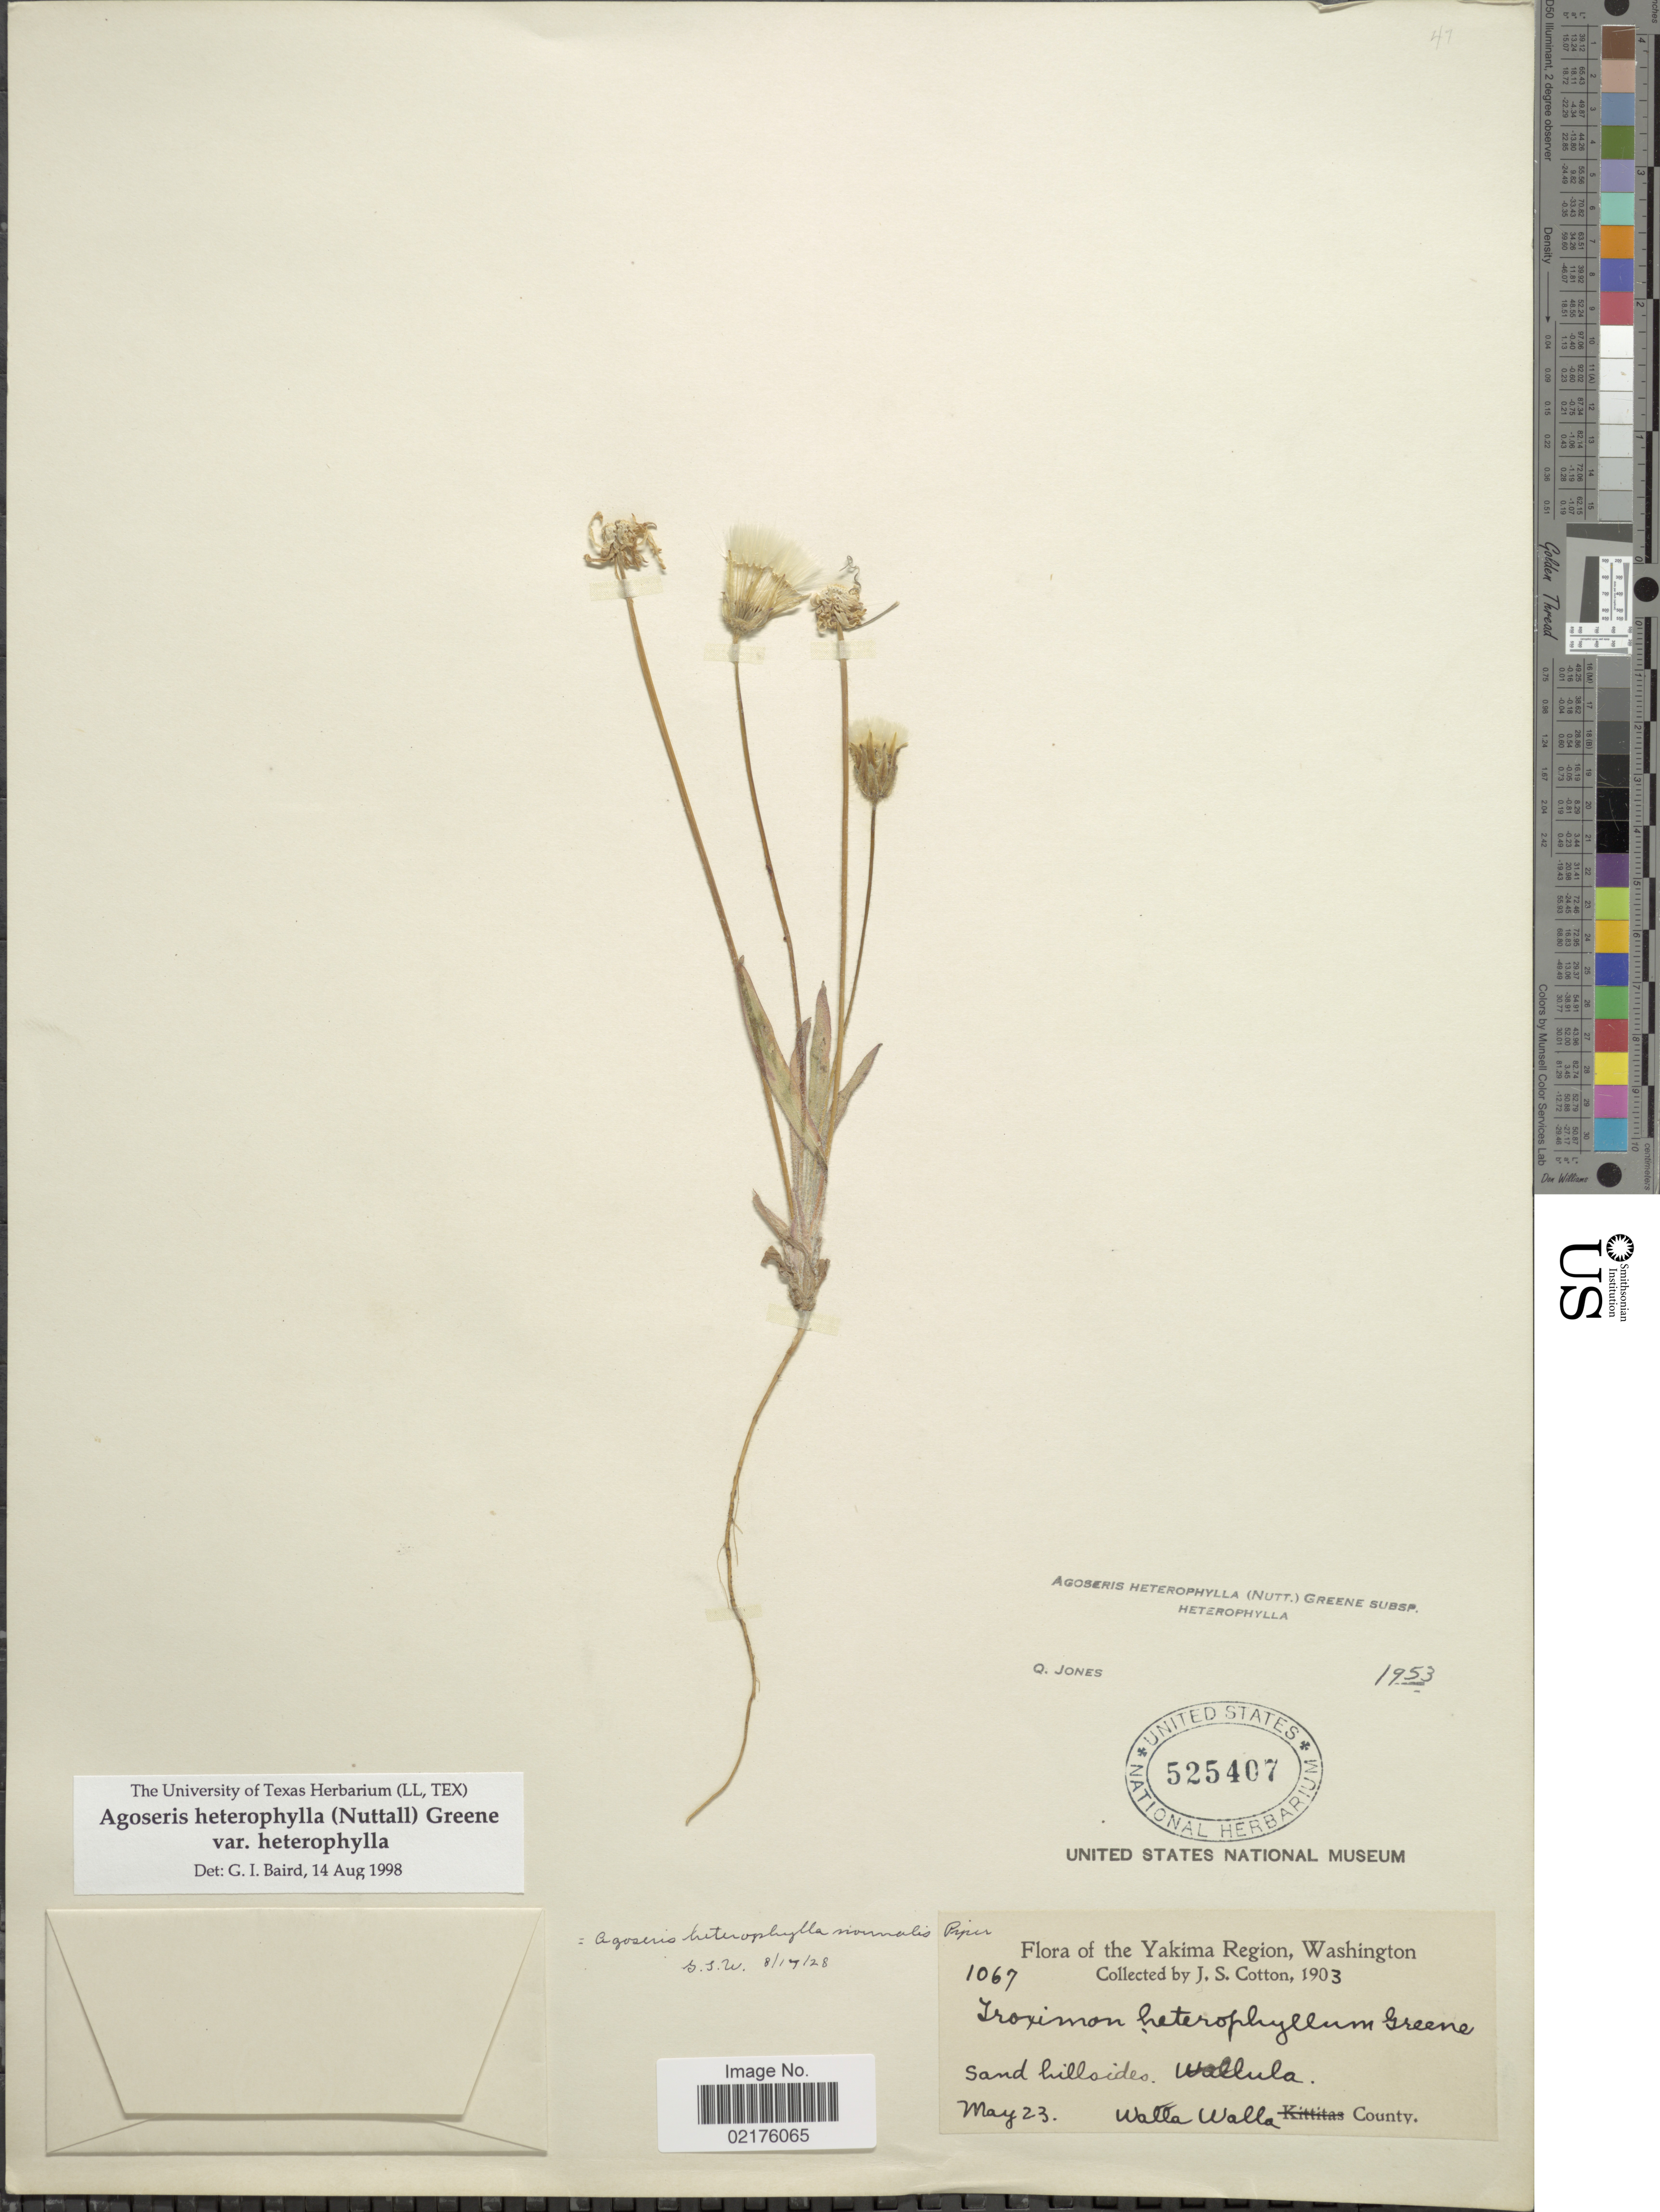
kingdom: Plantae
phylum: Tracheophyta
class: Magnoliopsida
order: Asterales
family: Asteraceae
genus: Agoseris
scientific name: Agoseris heterophylla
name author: (Nutt.) Greene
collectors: J. S. Cotton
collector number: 1067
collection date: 1903-05-23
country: United States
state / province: Washington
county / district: Walla Walla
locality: Yakima Region, Washington, Wallula, Walla Walla County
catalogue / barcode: US 525407